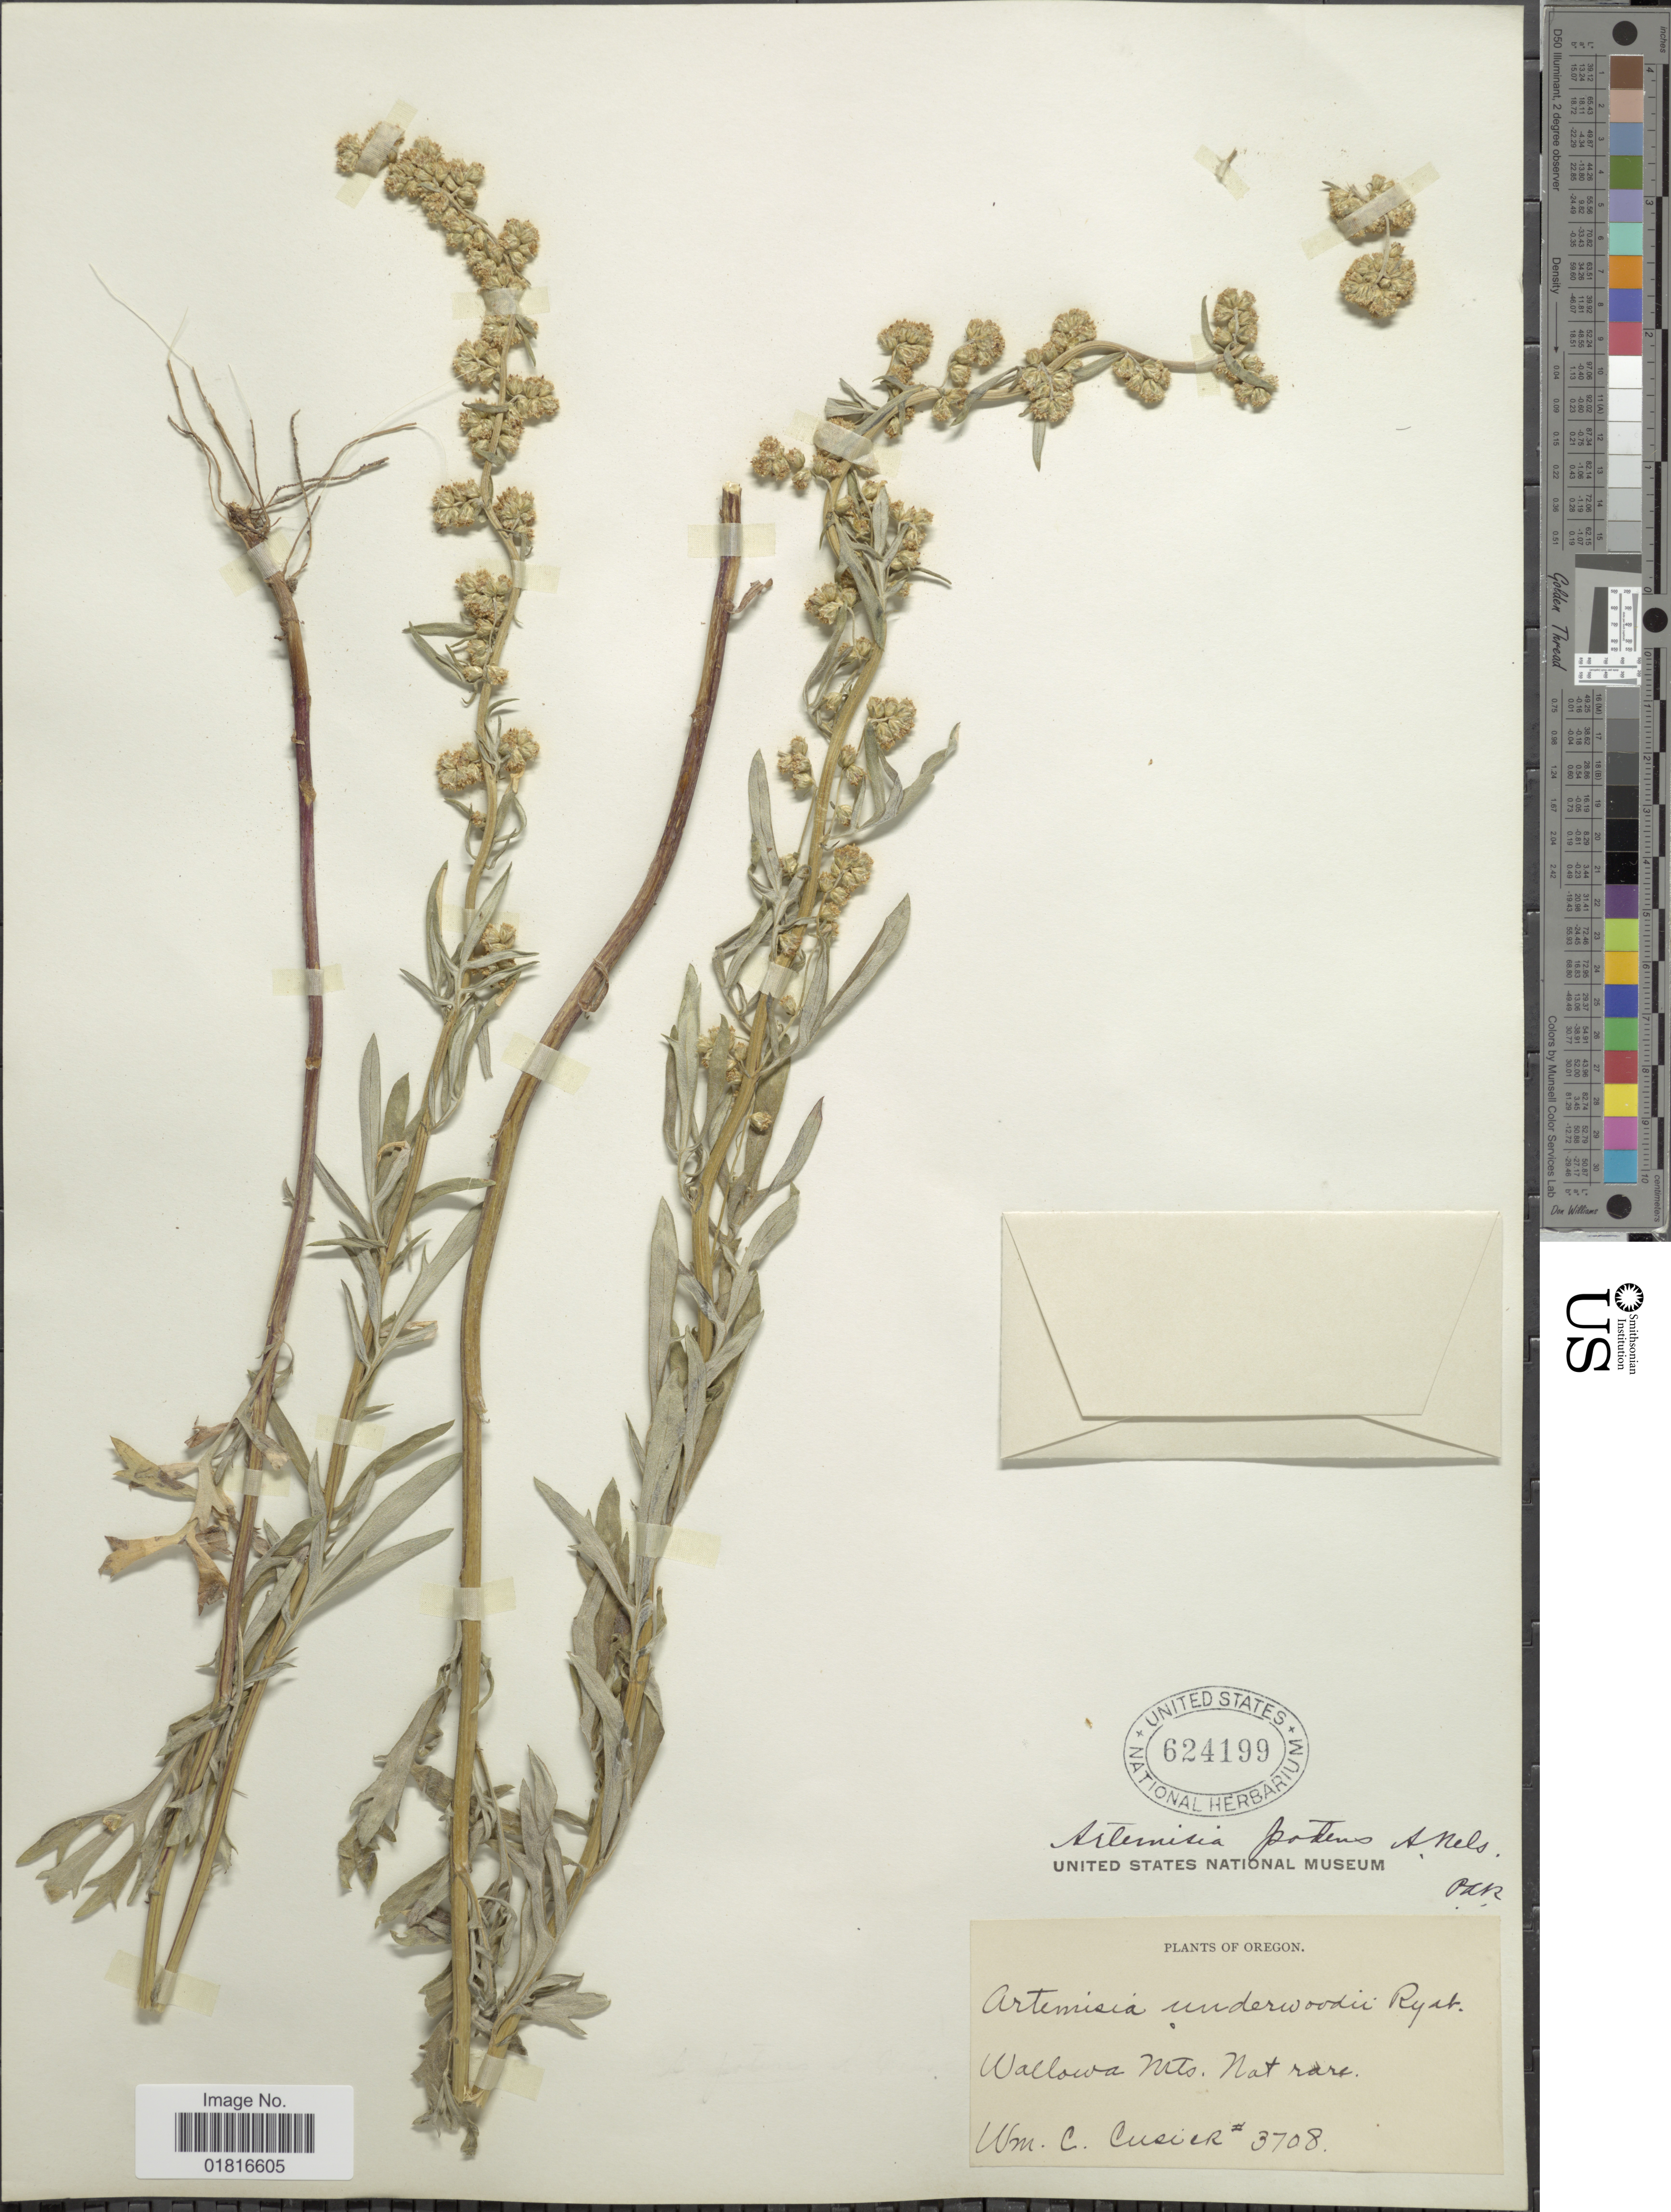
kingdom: Plantae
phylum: Tracheophyta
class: Magnoliopsida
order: Asterales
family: Asteraceae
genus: Artemisia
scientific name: Artemisia potens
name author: A. Nelson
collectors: W. C. Cusick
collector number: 3708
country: United States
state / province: Oregon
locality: Wallowa Mts. Nat rare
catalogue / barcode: US 624199